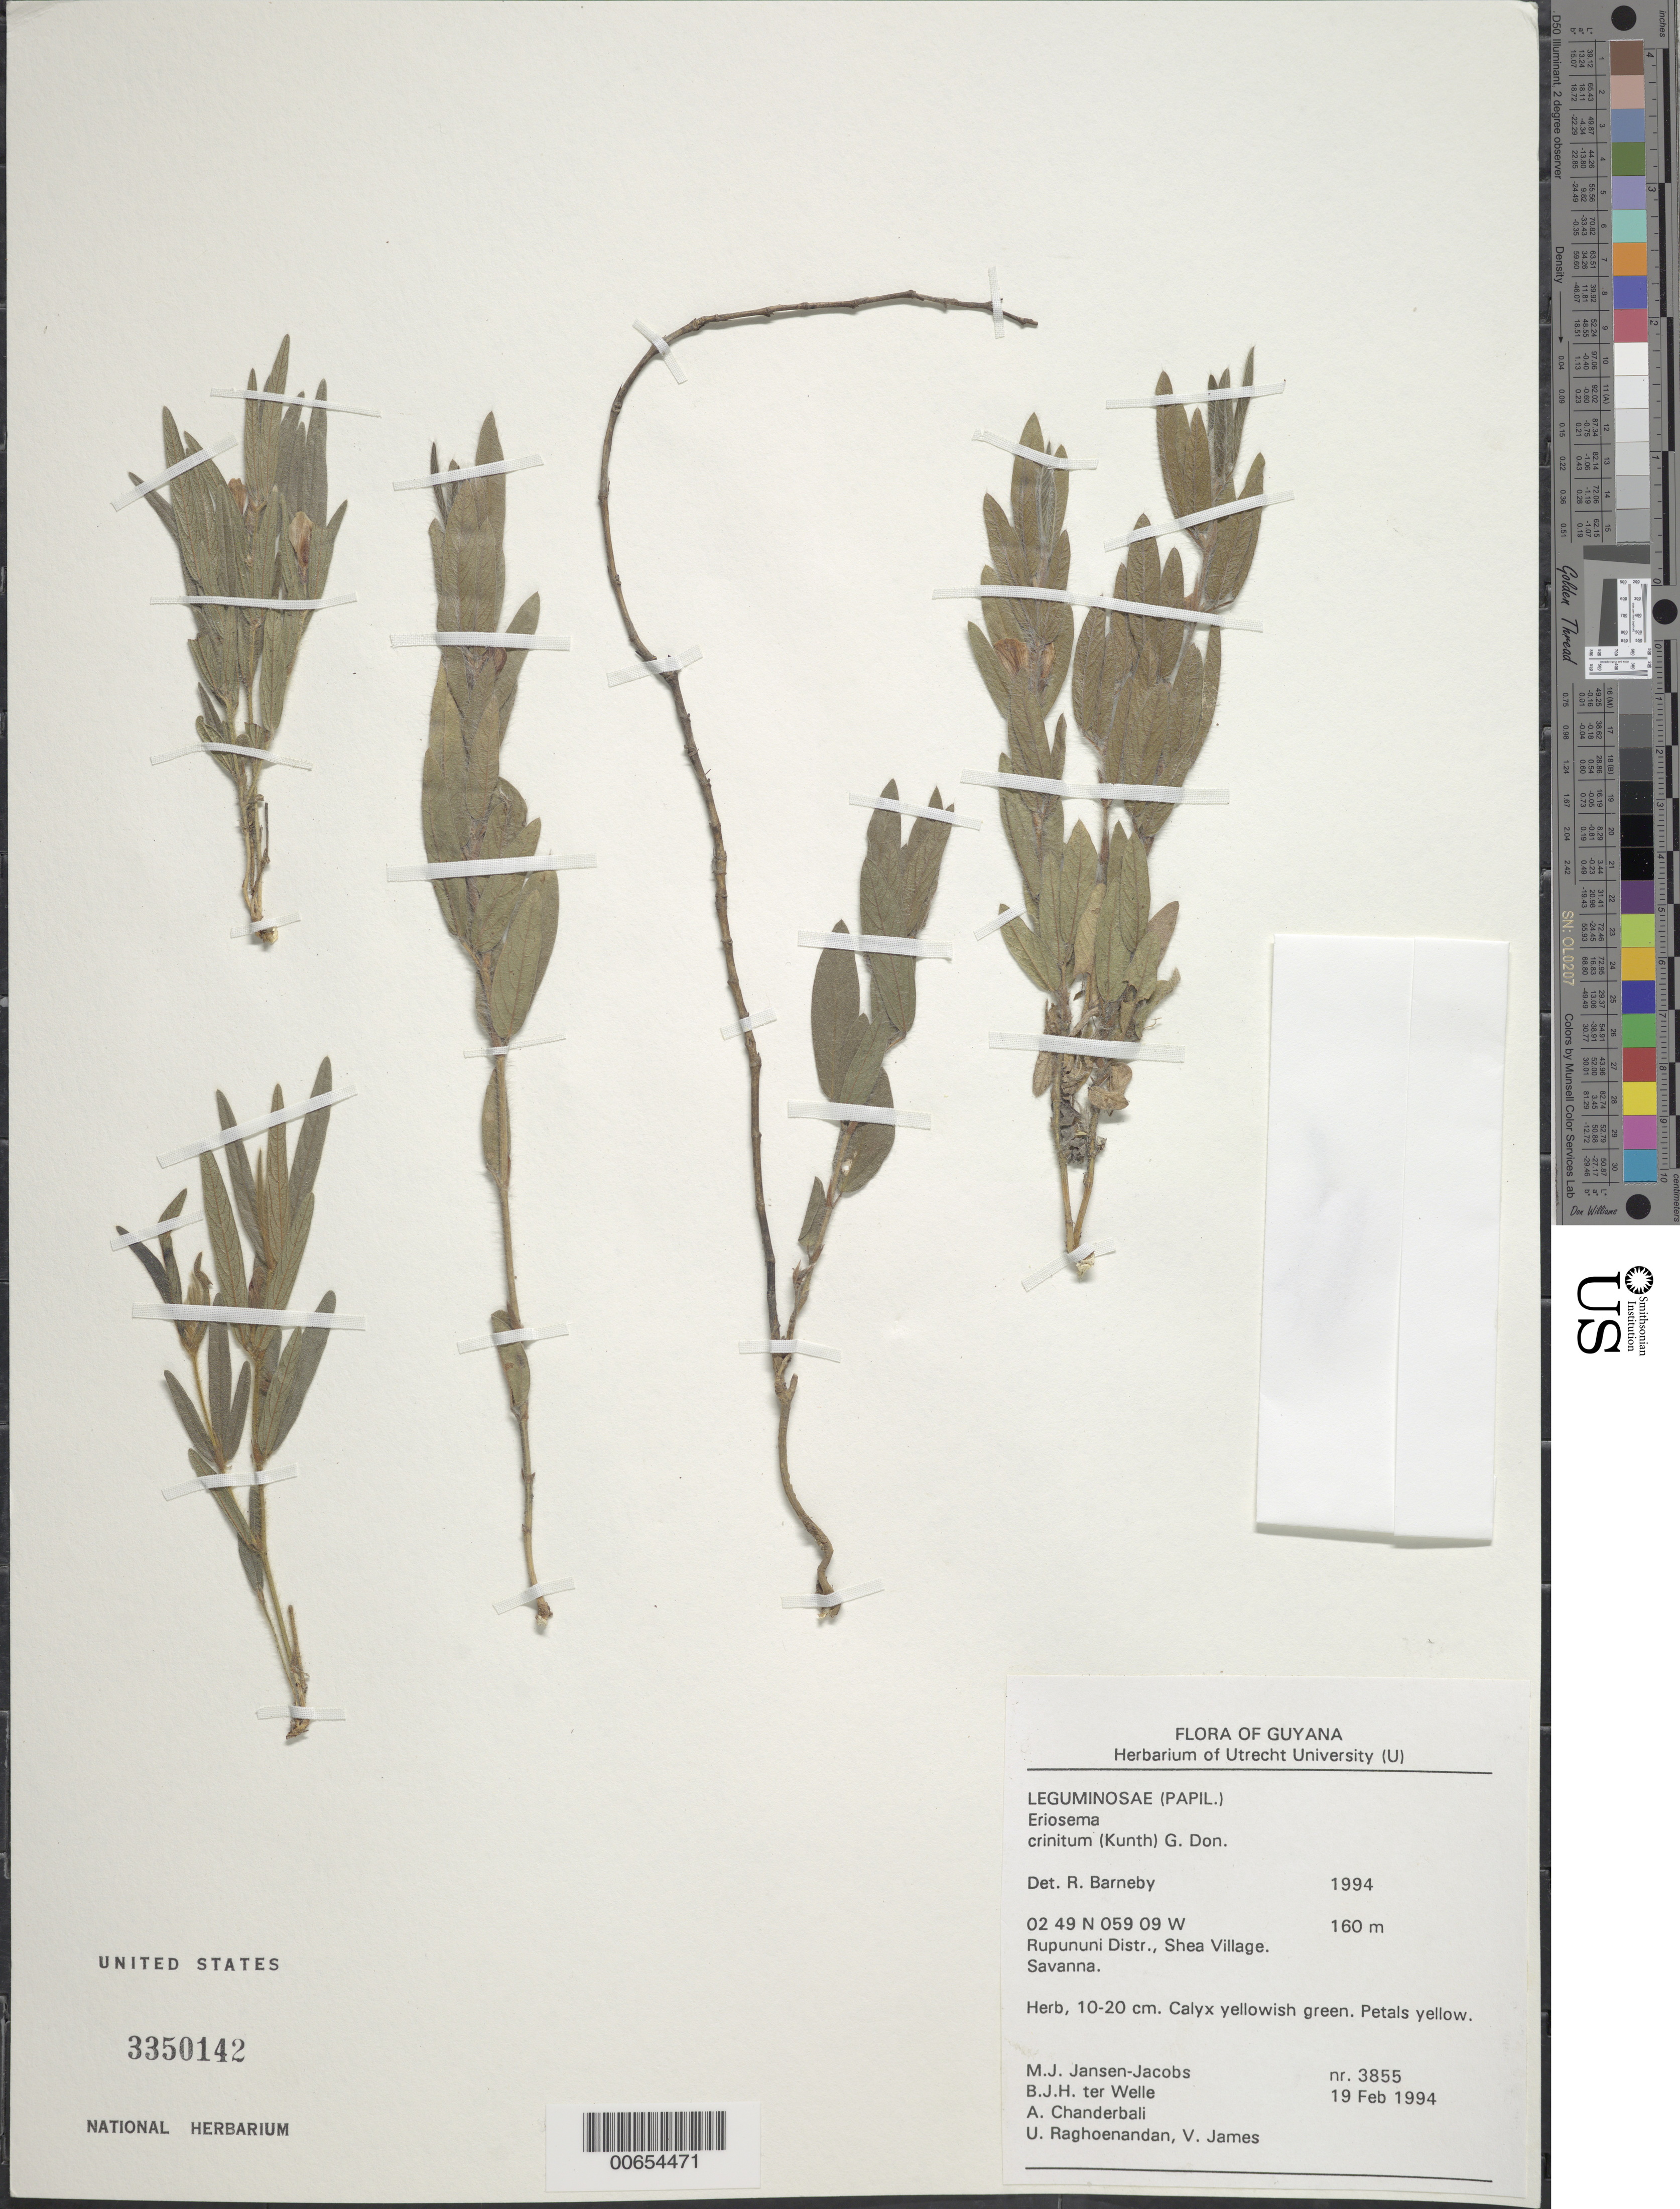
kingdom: Plantae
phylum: Tracheophyta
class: Magnoliopsida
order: Fabales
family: Fabaceae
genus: Eriosema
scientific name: Eriosema crinitum var. crinitum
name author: (Kunth) G. Don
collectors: M. J. Jansen-Jacobs, B. Welle, A. S. Chanderbali, U. Raghoenandan & V. James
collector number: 3855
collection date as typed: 19-Feb-94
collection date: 1994-02-19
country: Guyana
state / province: U. Takutu-U. Essequibo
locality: Shea Village, Rupununi Dist.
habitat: Savanna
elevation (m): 160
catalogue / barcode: US 3350142